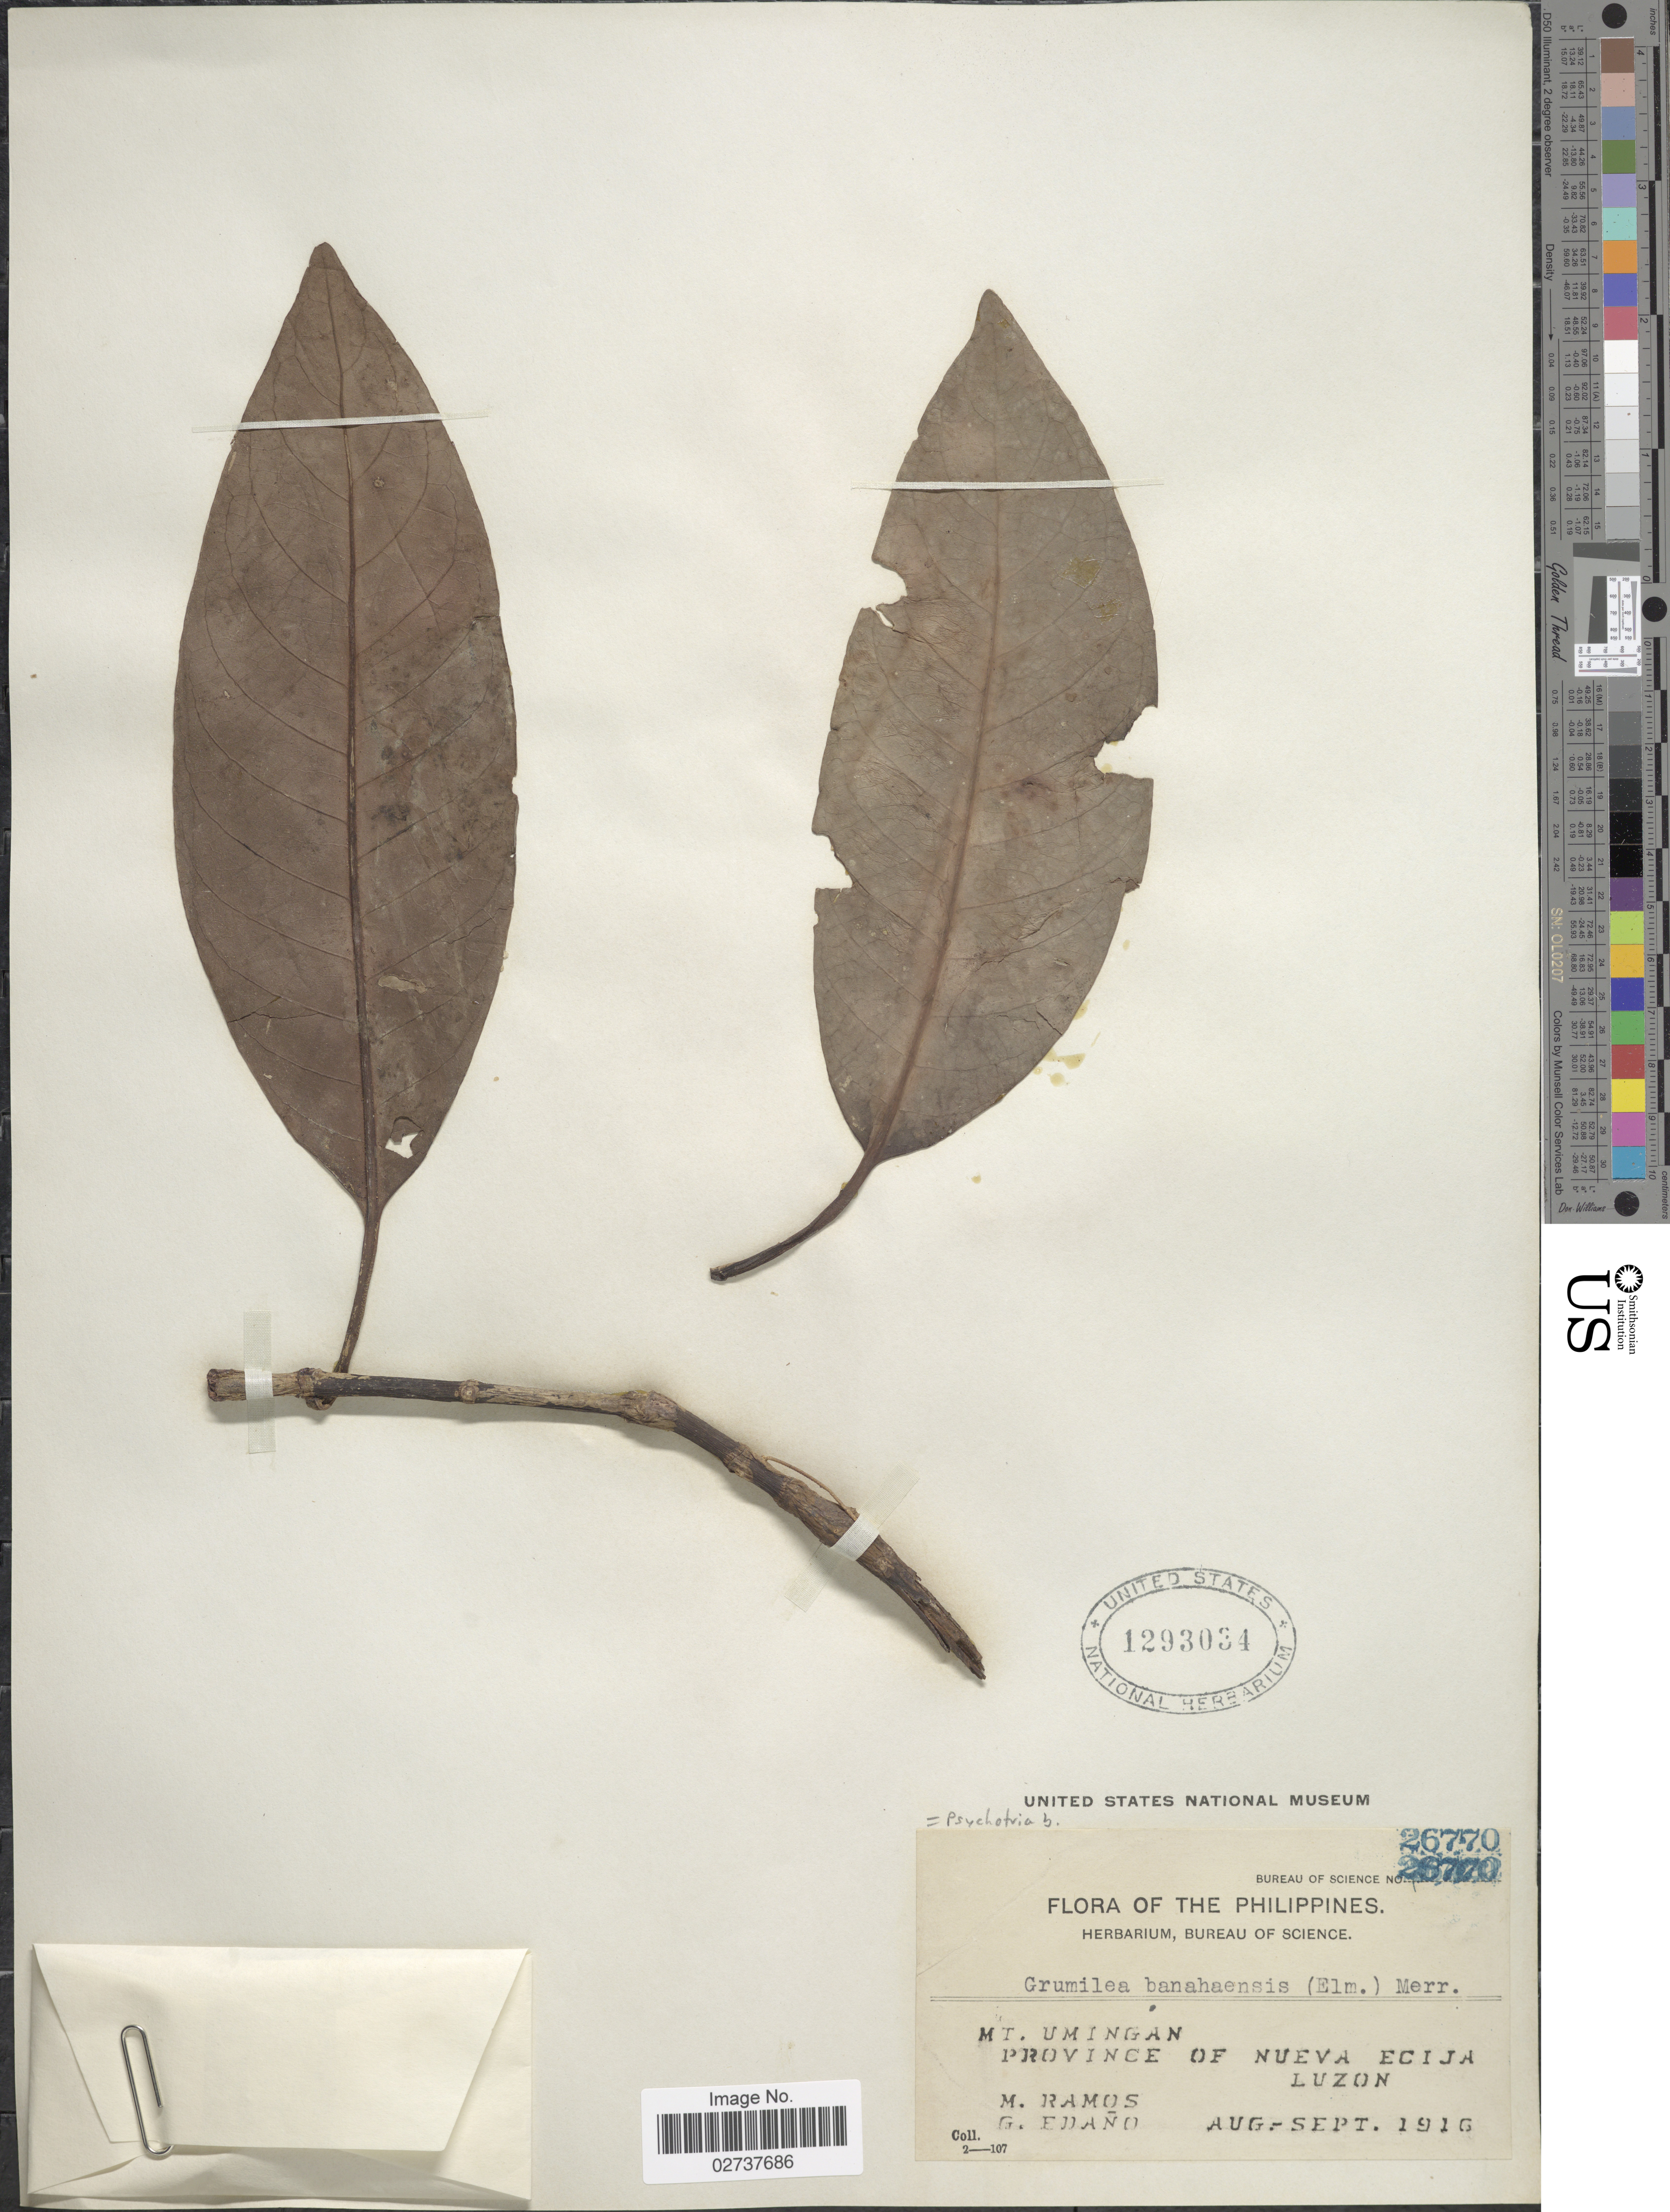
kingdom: Plantae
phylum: Tracheophyta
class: Magnoliopsida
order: Gentianales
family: Rubiaceae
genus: Psychotria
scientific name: Psychotria banahaensis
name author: Elmer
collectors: M. Ramos & G. Edaño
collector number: Bureau of Science 26770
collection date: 1916-08/1916-09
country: Philippines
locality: Mt. Umingan. Province of Nueva Ecija, Luzon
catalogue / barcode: US 1293034